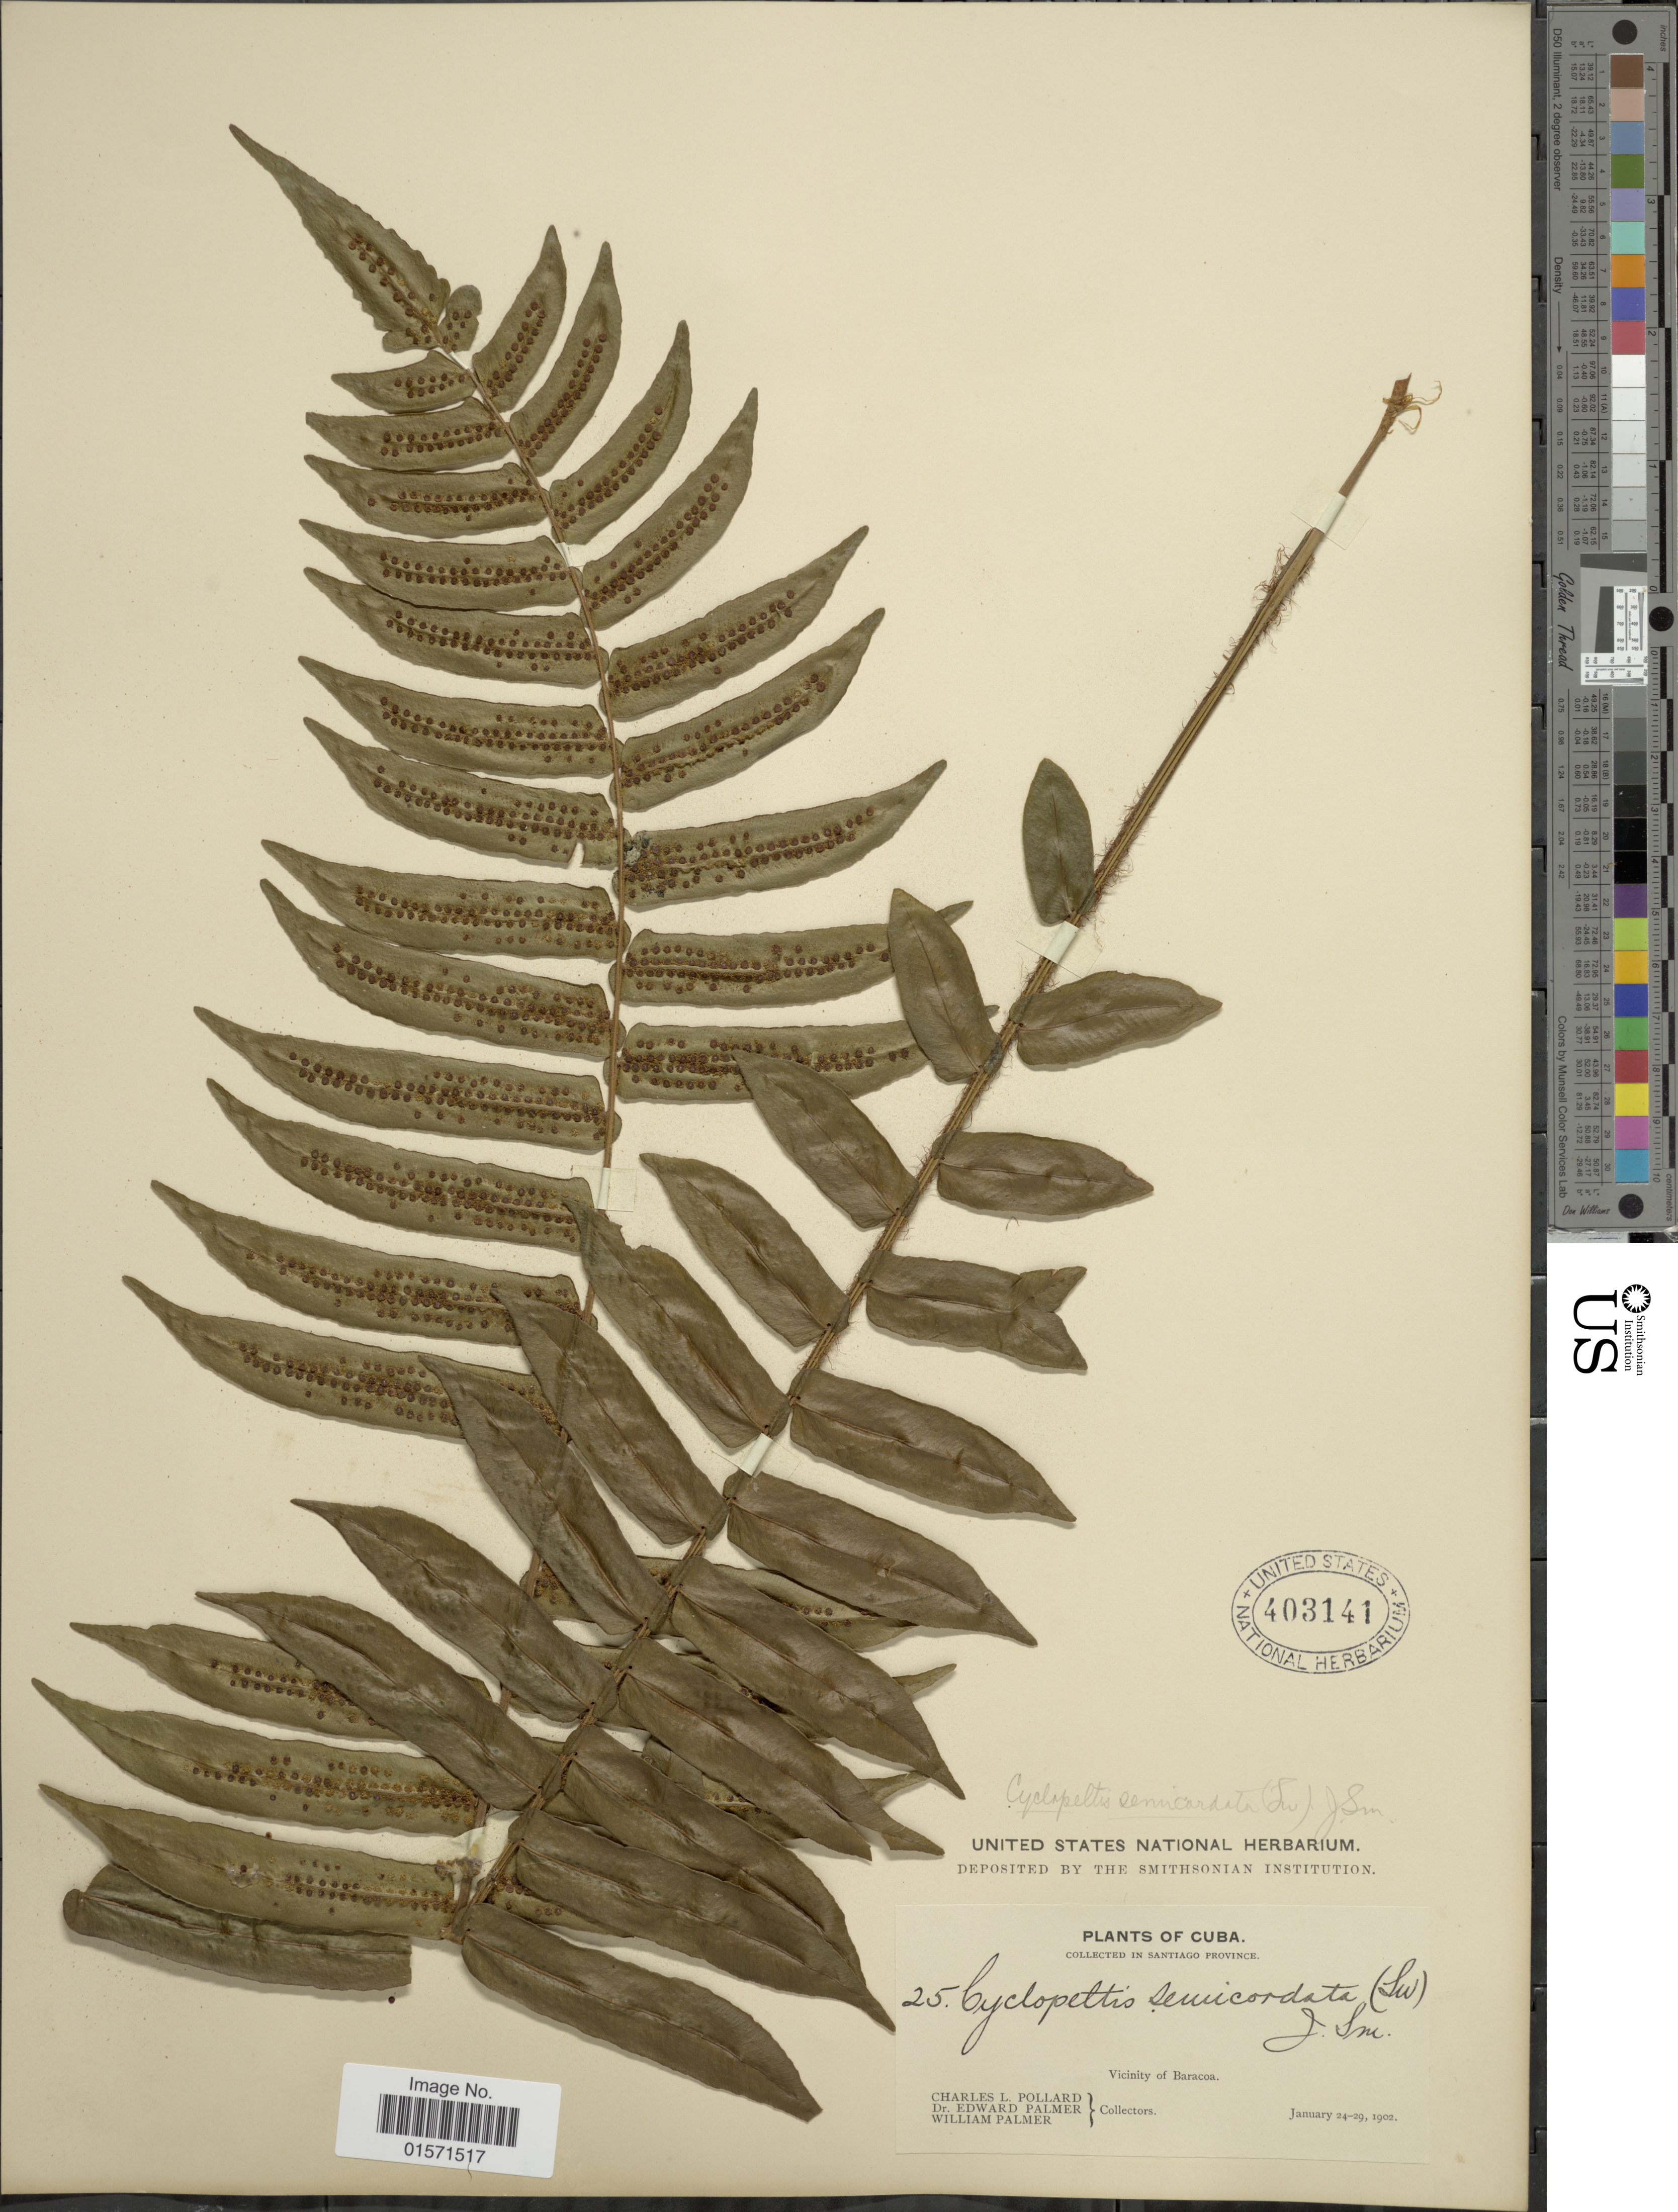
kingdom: Plantae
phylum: Tracheophyta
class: Polypodiopsida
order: Polypodiales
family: Lomariopsidaceae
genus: Cyclopeltis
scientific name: Cyclopeltis semicordata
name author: (Sw.) J. Sm.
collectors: C. L. Pollard, E. Palmer & W. Palmer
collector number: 25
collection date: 1902-01-24/1902-01-29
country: Cuba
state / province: Santiago de Cuba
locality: Vicinity of Baracoa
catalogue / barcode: US 403141